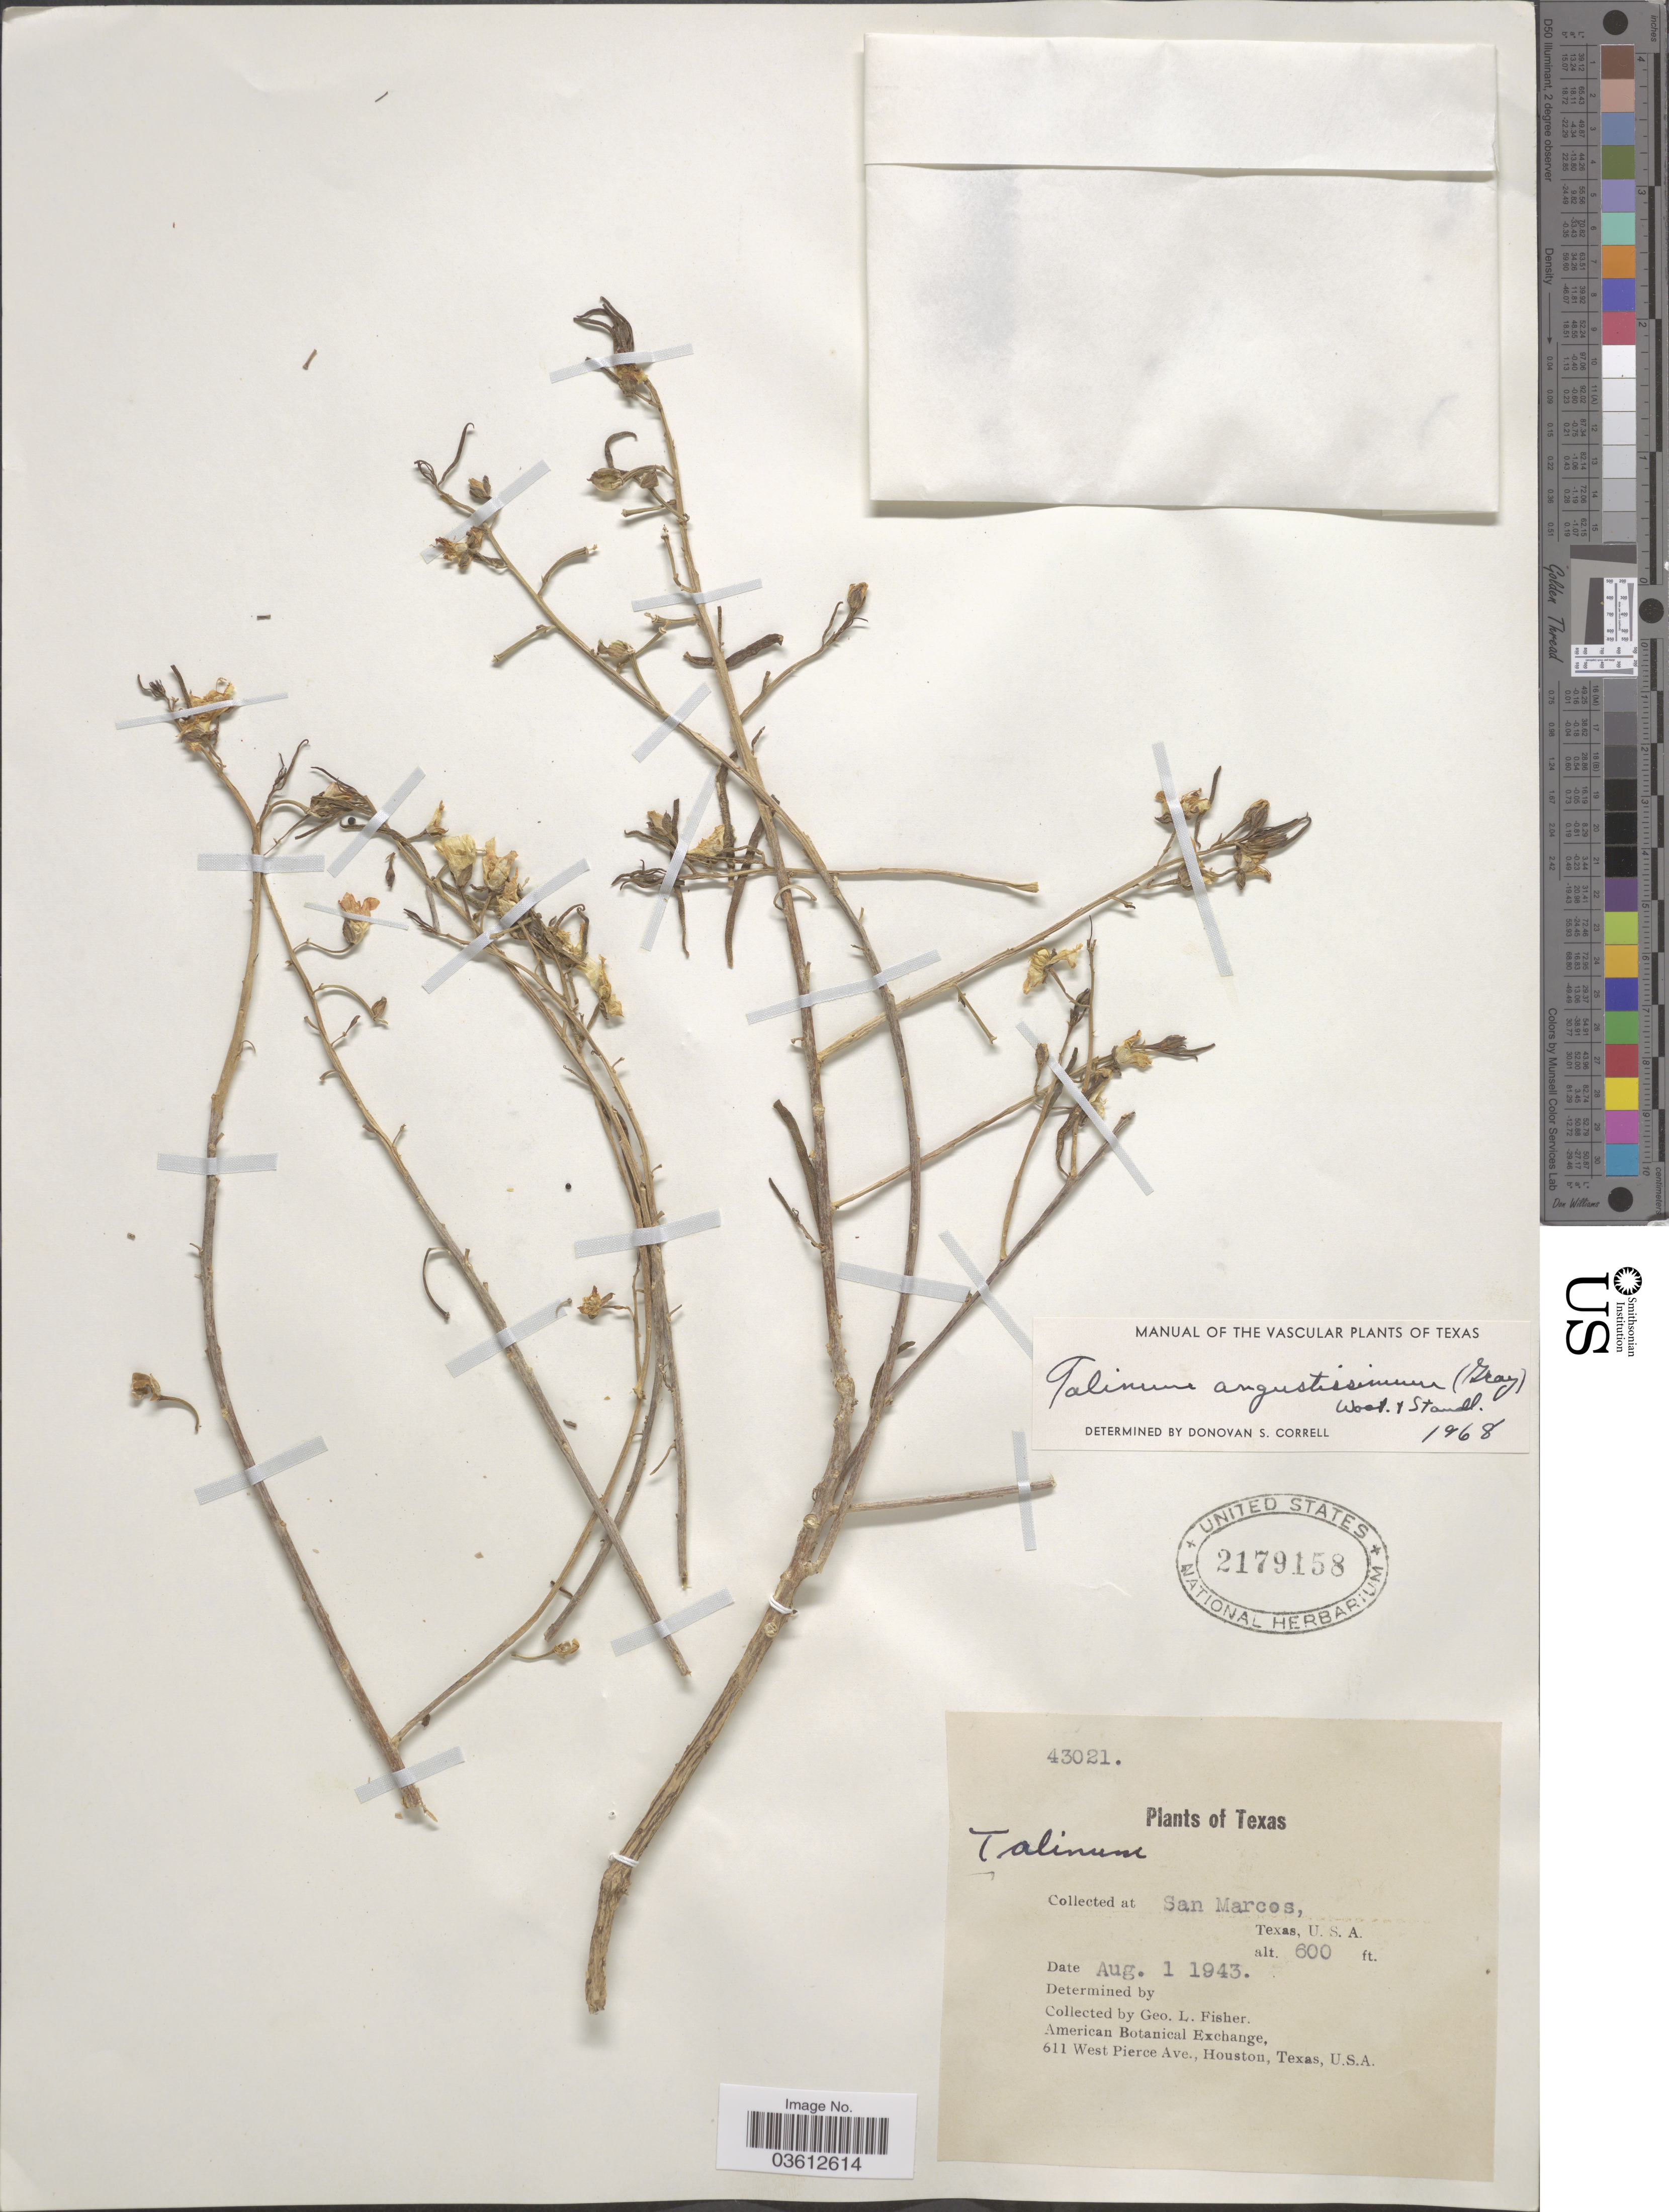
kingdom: Plantae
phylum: Tracheophyta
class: Magnoliopsida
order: Caryophyllales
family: Talinaceae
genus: Talinum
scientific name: Talinum aurantiacum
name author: Engelm. in A. Gray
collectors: G. L. Fisher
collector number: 43021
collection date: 1943-08-01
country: United States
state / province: Texas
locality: San Marcos.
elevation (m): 183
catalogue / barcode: US 2179158